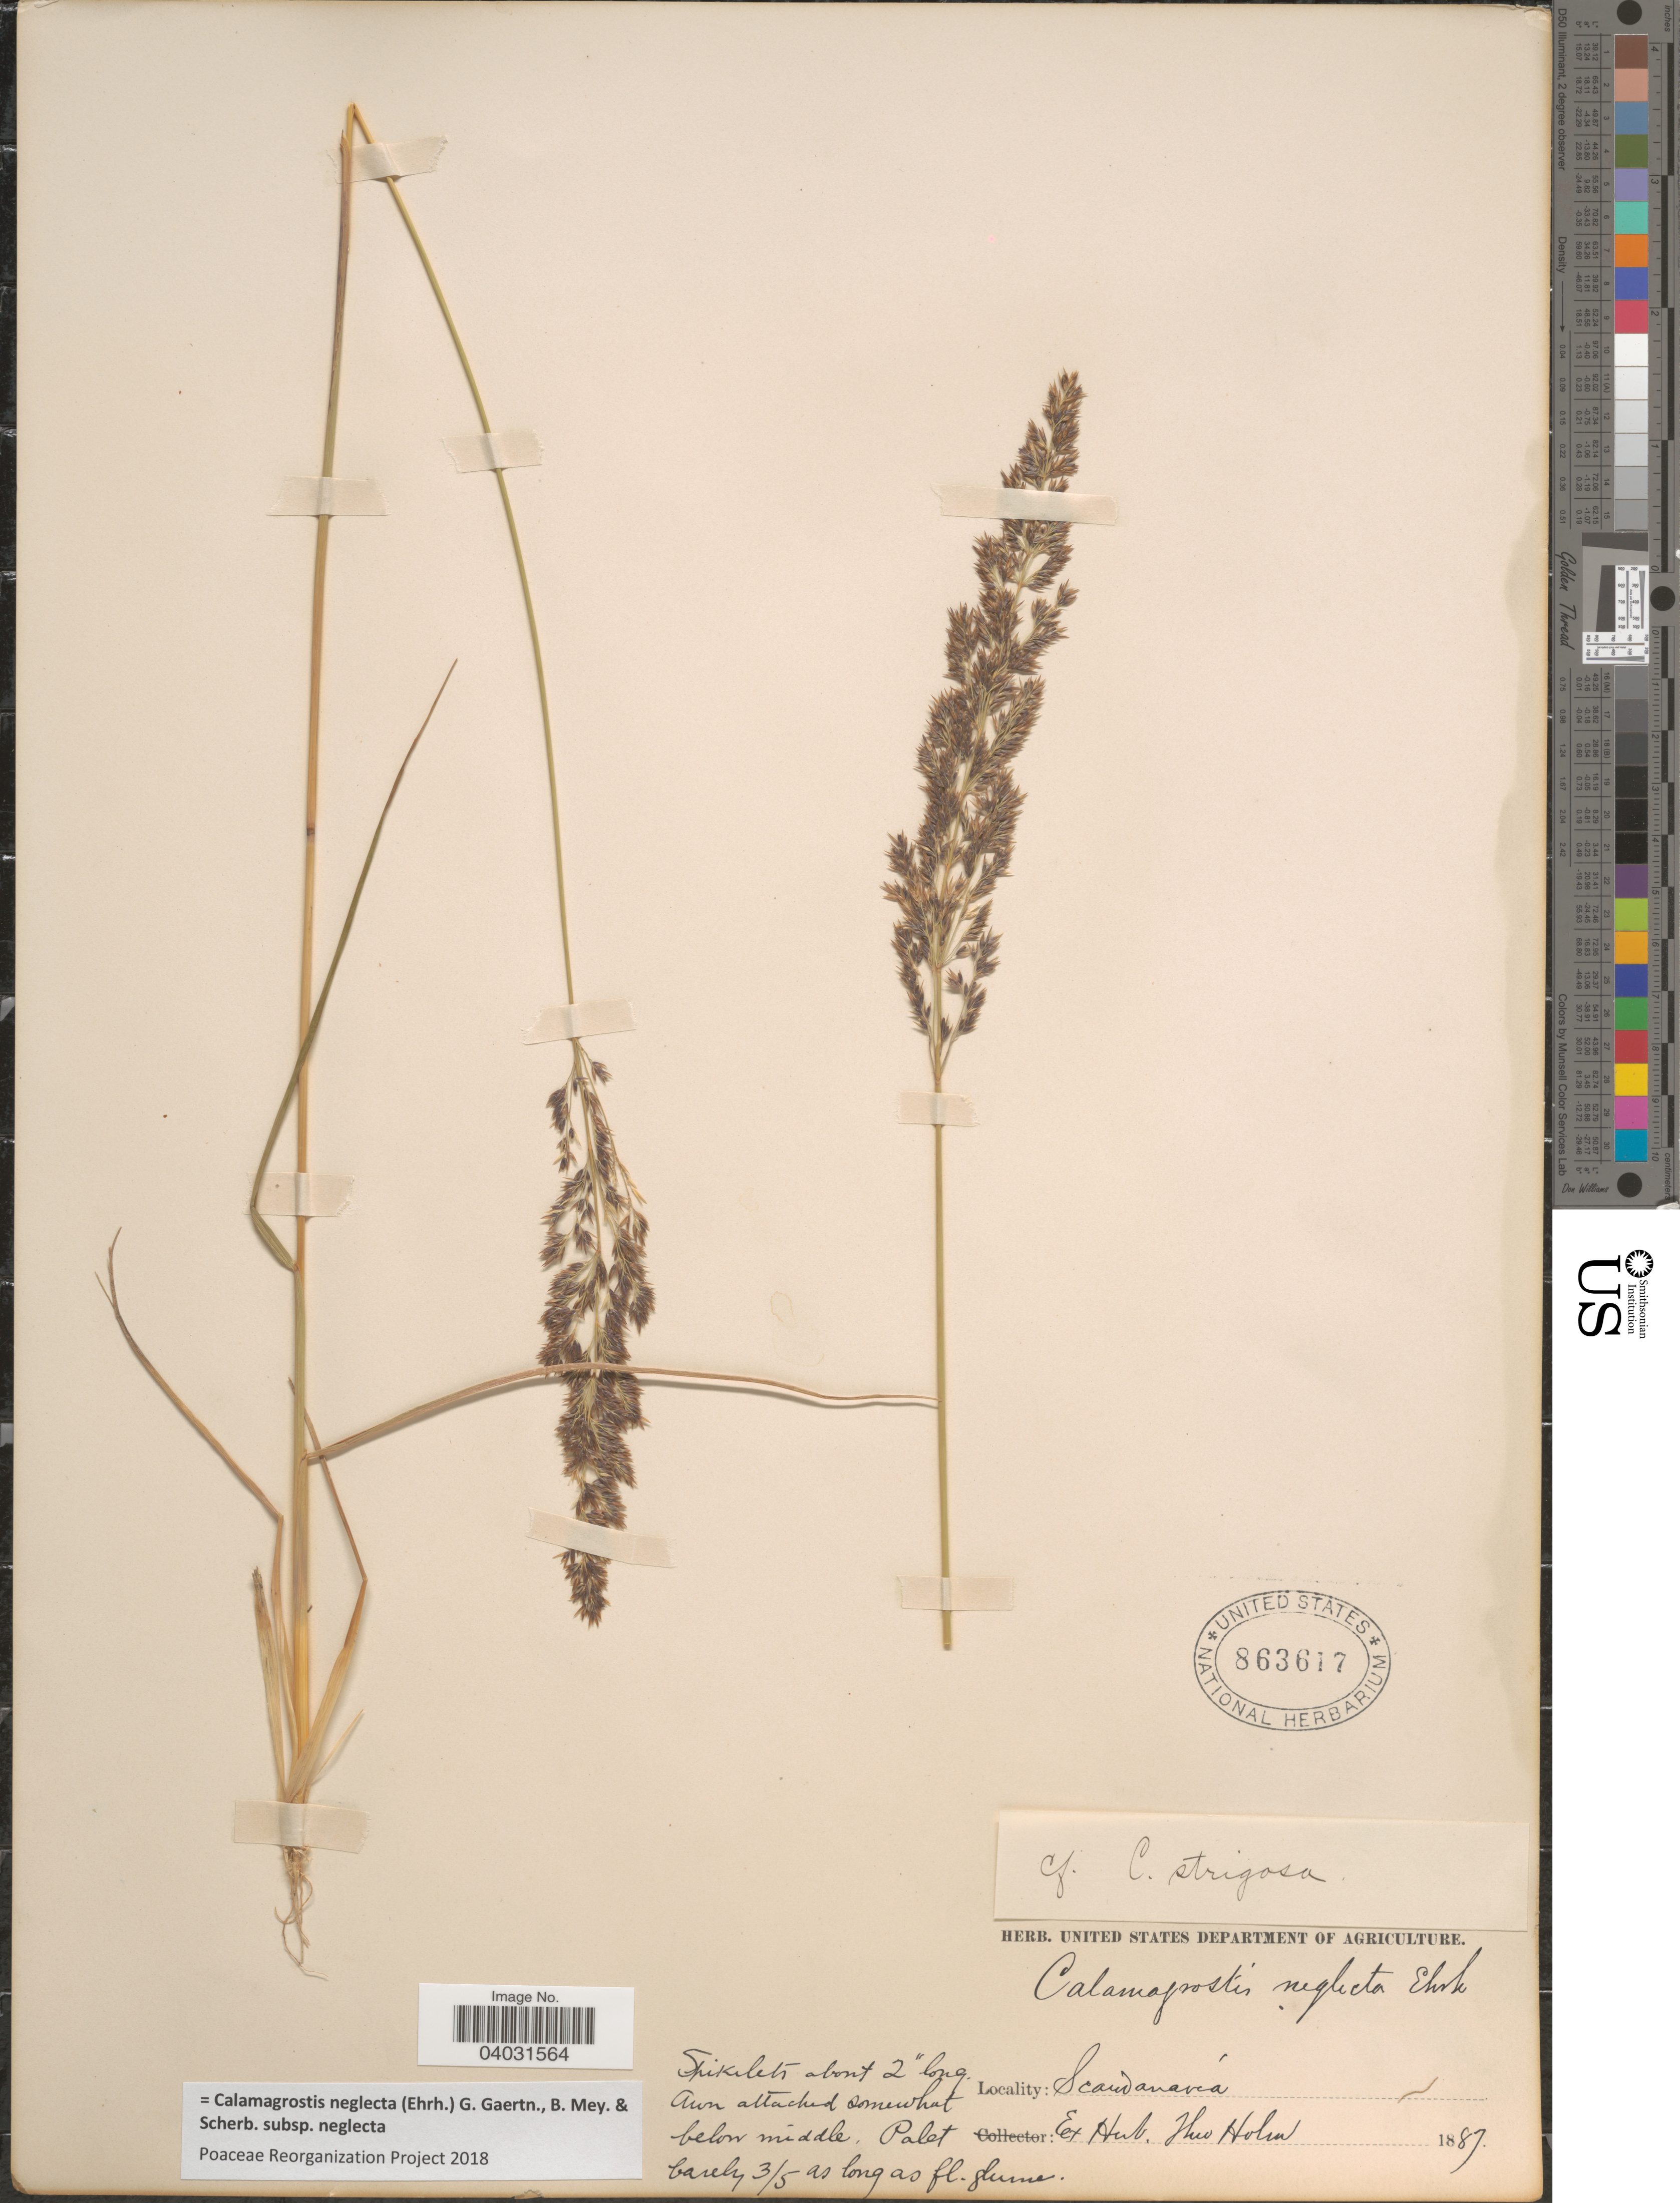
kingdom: Plantae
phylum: Tracheophyta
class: Liliopsida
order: Poales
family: Poaceae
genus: Calamagrostis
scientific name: Calamagrostis neglecta subsp. neglecta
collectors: ex Herb. Theo Holm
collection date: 1887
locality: Scandanavia.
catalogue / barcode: US 863617